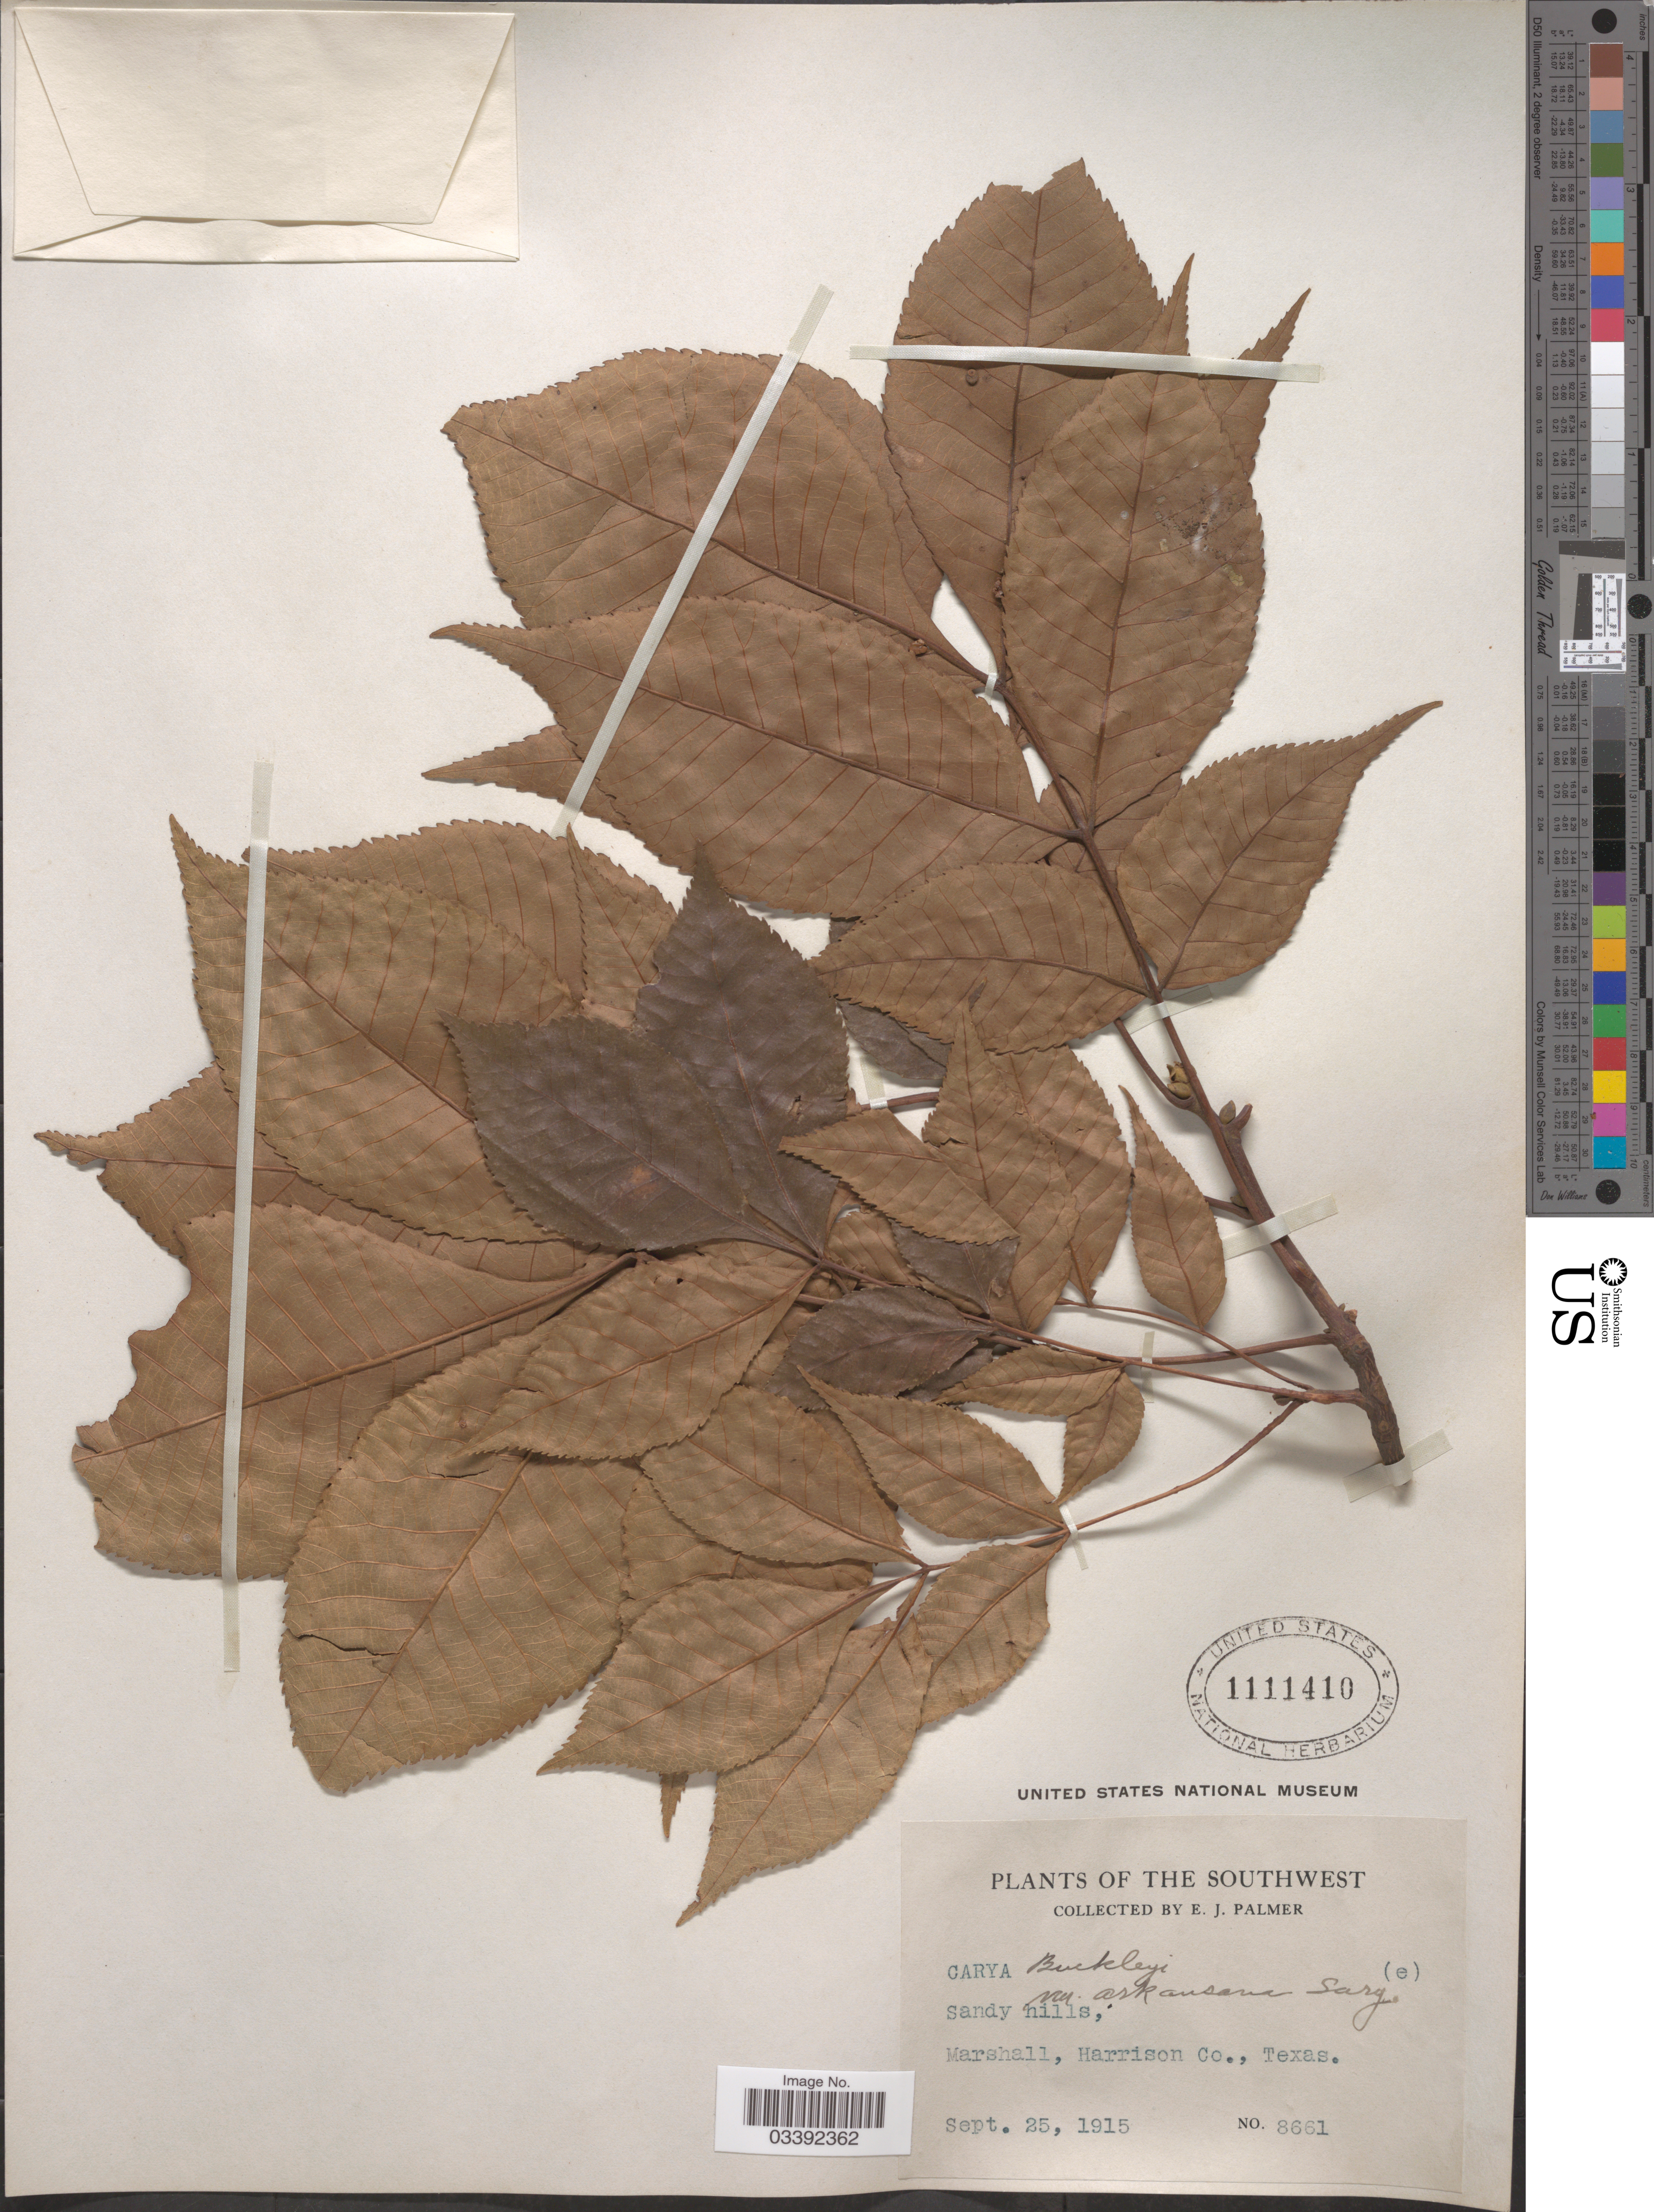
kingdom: Plantae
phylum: Tracheophyta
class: Magnoliopsida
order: Fagales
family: Juglandaceae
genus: Carya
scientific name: Carya texana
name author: Buckley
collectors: E. J. Palmer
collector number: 8661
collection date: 1915-09-25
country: United States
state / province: Texas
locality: Southwest. Marshall, Harrison Co.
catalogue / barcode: US 1111410